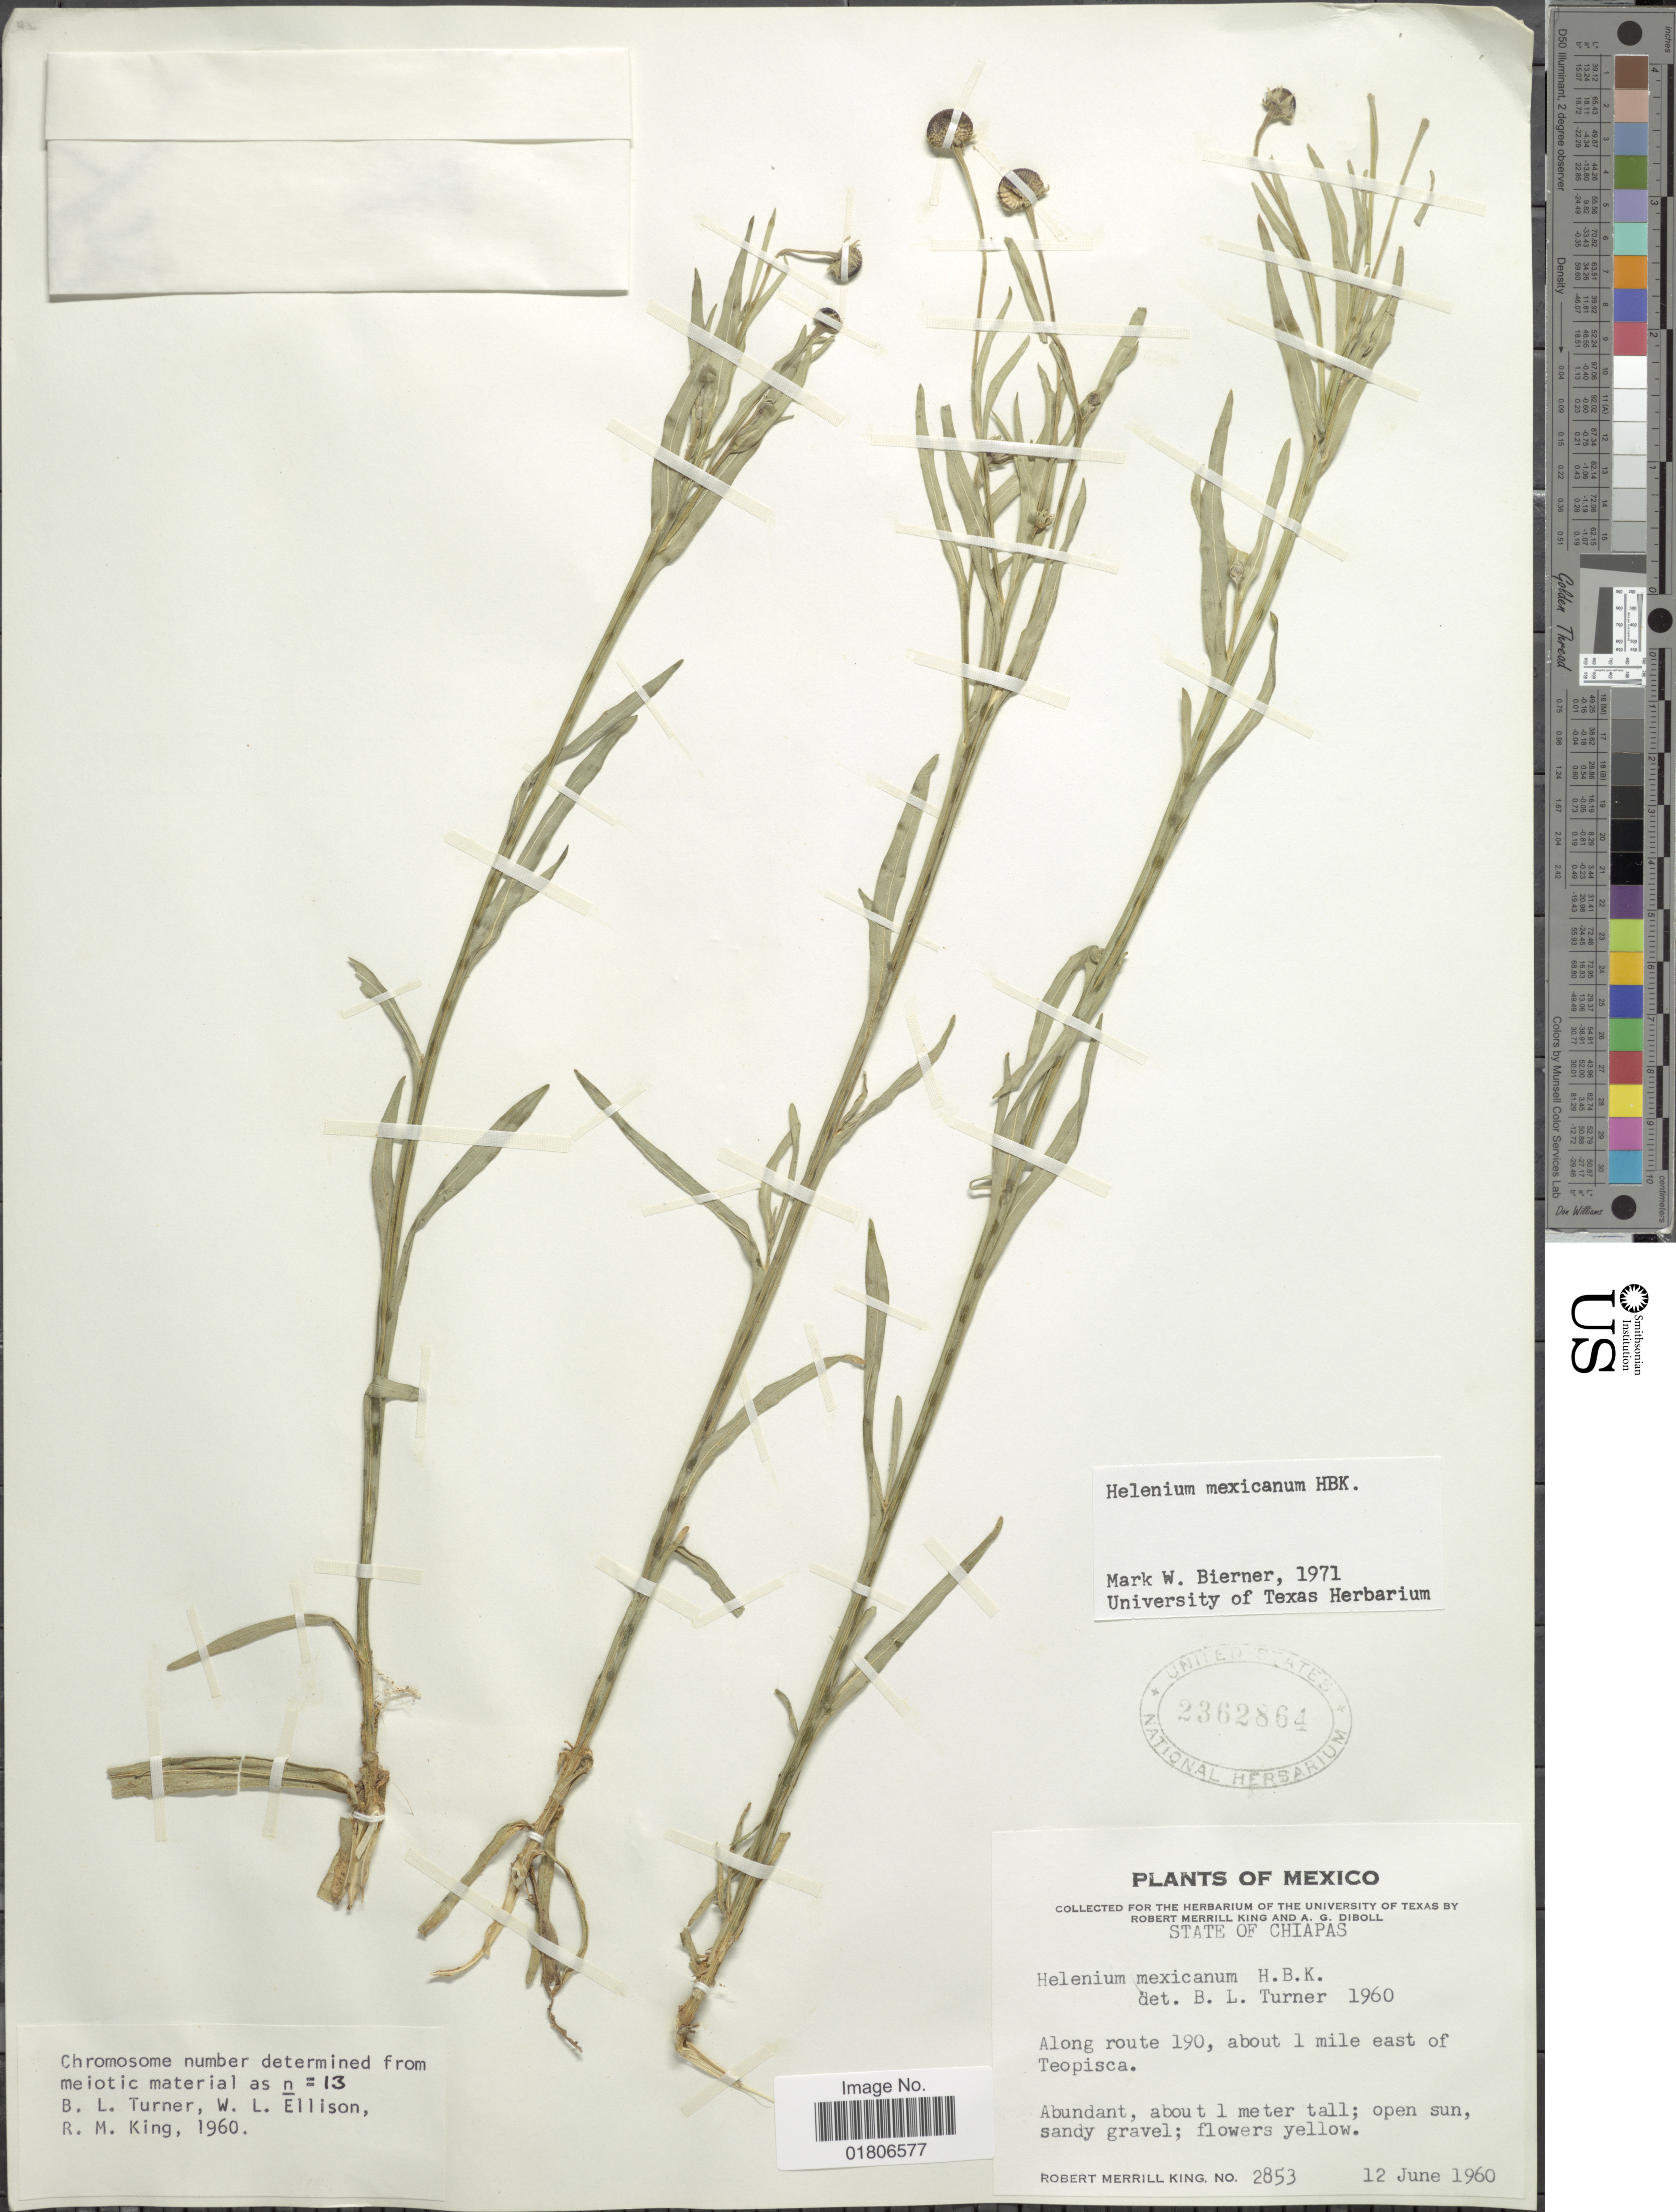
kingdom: Plantae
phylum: Tracheophyta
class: Magnoliopsida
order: Asterales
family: Asteraceae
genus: Helenium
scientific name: Helenium mexicanum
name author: Kunth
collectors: R. M. King & A. Diboll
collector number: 2853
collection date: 1960-06-12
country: Mexico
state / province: Chiapas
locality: Along route 190, about 1 miles east of Teopisca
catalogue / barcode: US 2362864